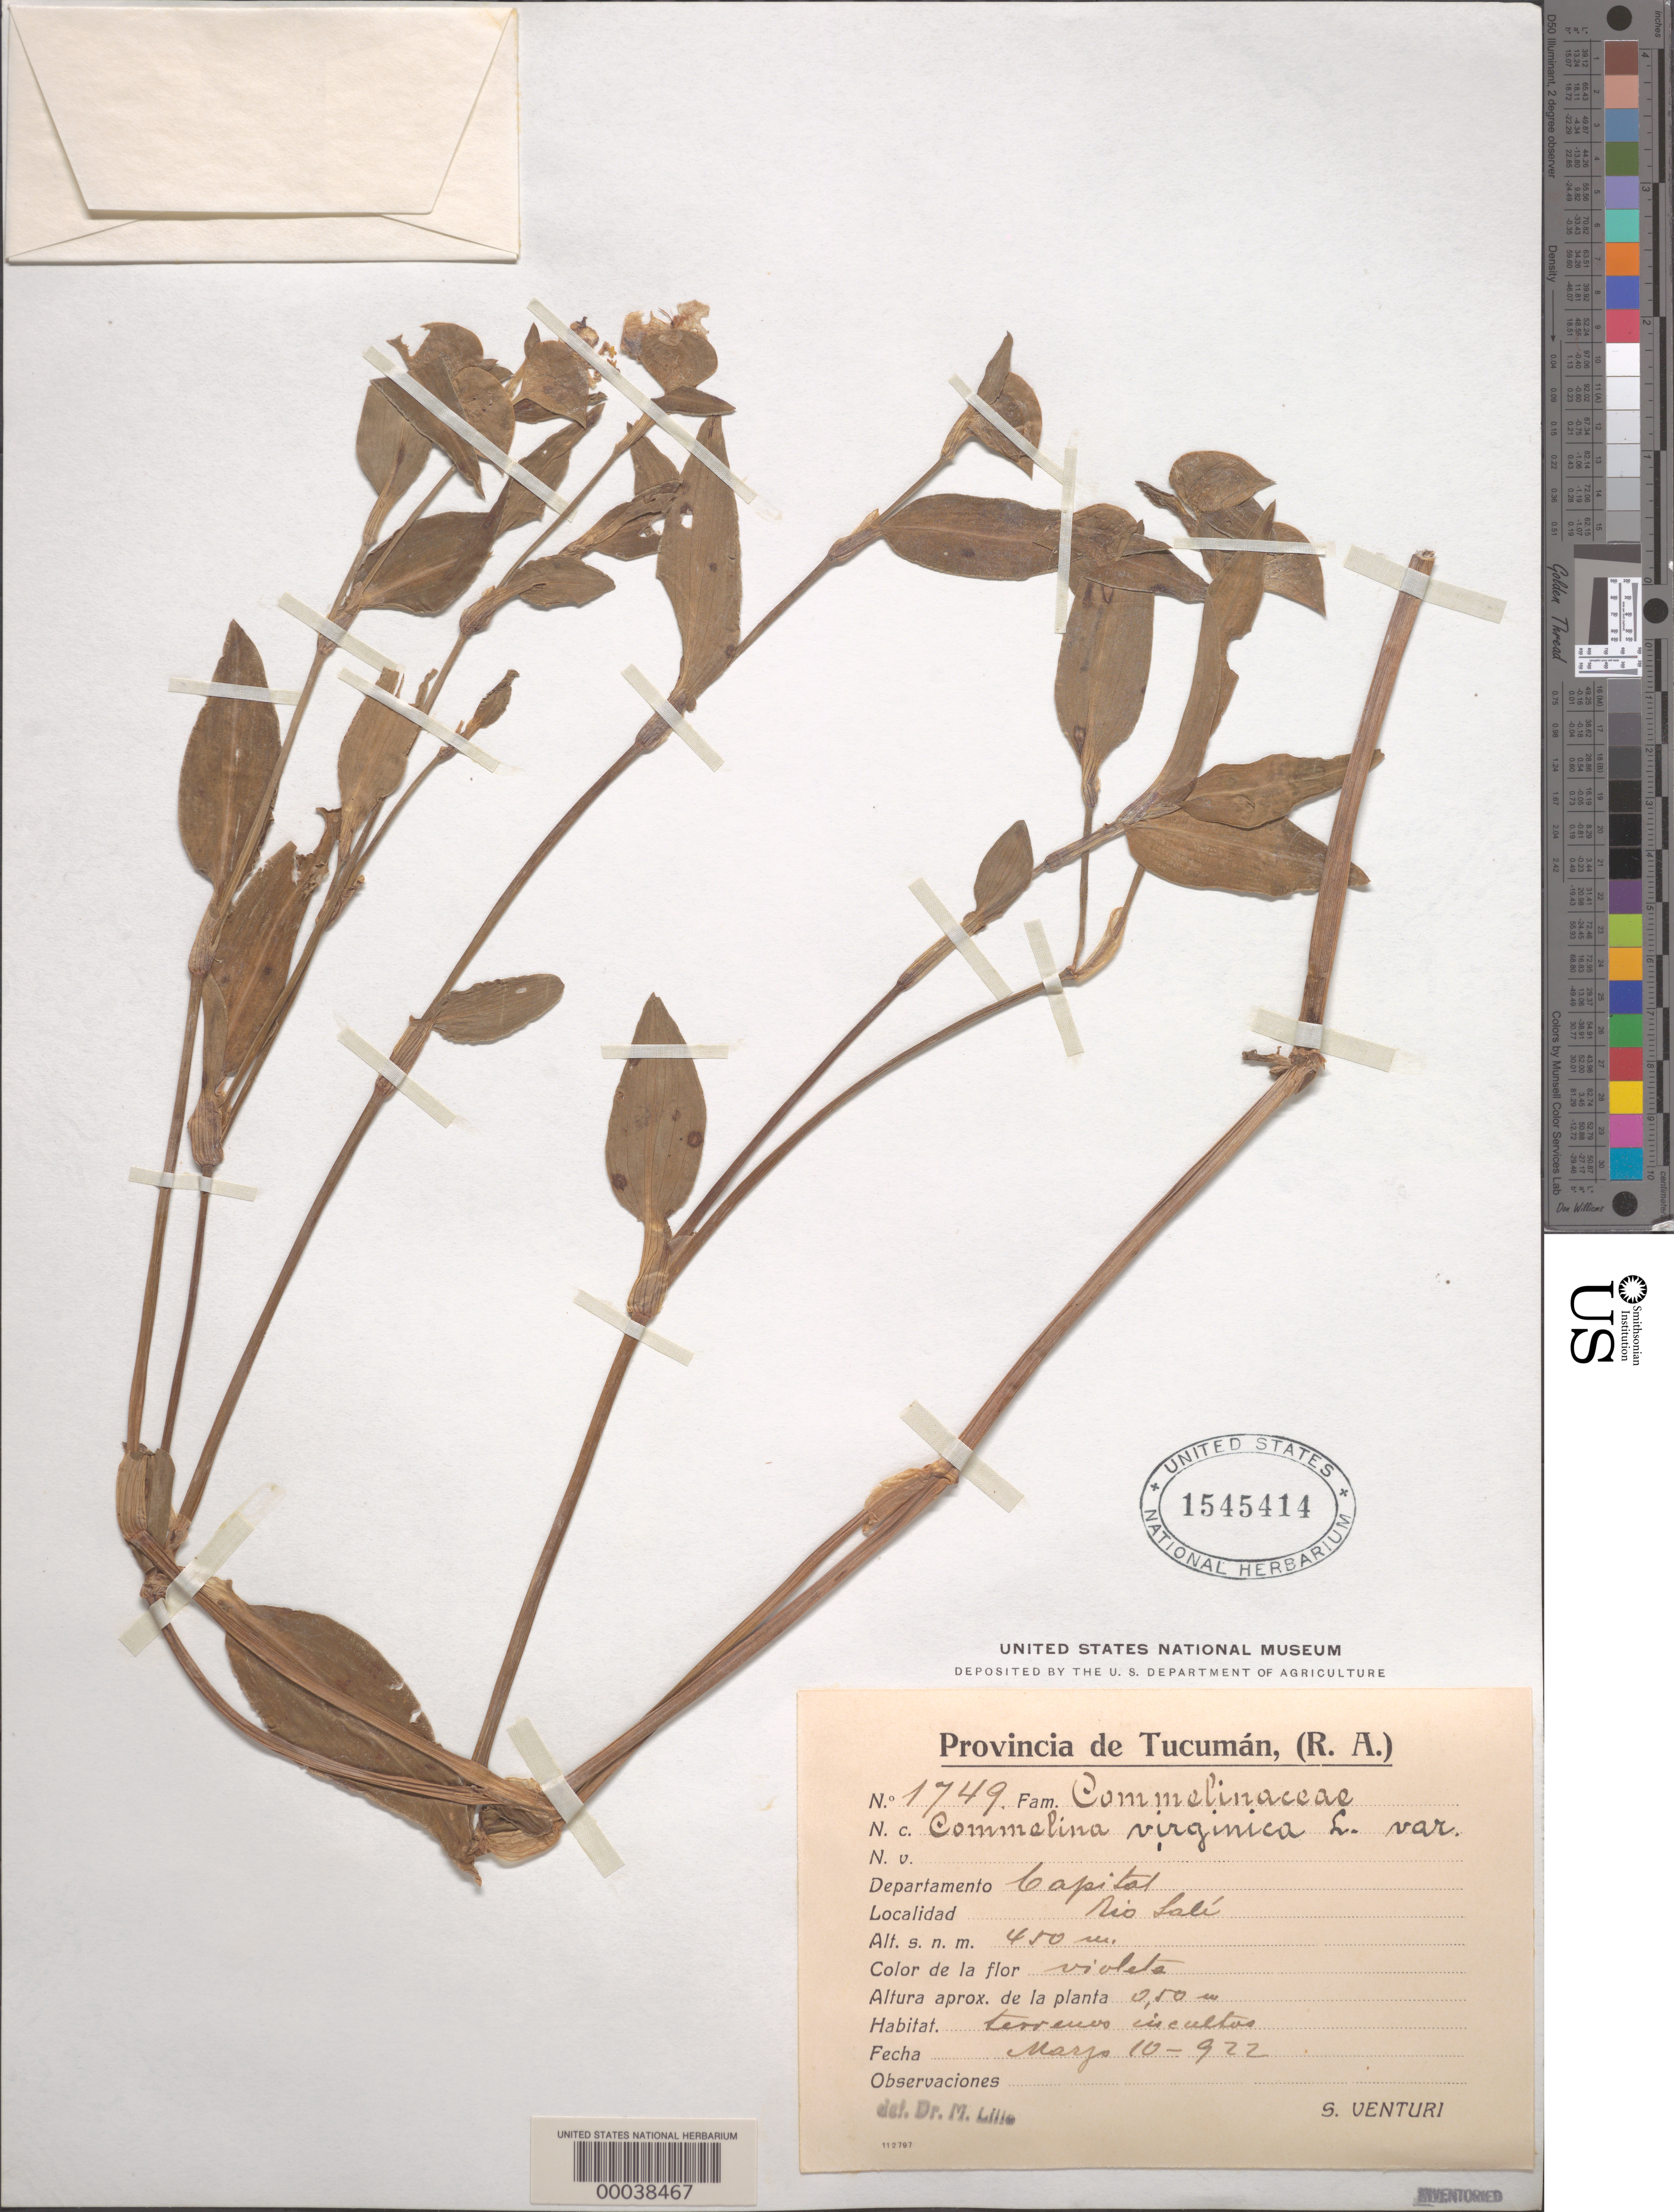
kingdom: Plantae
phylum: Tracheophyta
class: Liliopsida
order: Commelinales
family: Commelinaceae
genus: Commelina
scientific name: Commelina erecta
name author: L.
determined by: Faden, Robert B., (US), Smithsonian Institution - National Museum of Natural History (UNITED STATES)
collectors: S. Venturi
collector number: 1749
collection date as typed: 10 Mar 1922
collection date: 1922-03-10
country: Argentina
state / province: Tucumán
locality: Rio Lali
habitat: Uncultivated land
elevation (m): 450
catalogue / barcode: US 1545414